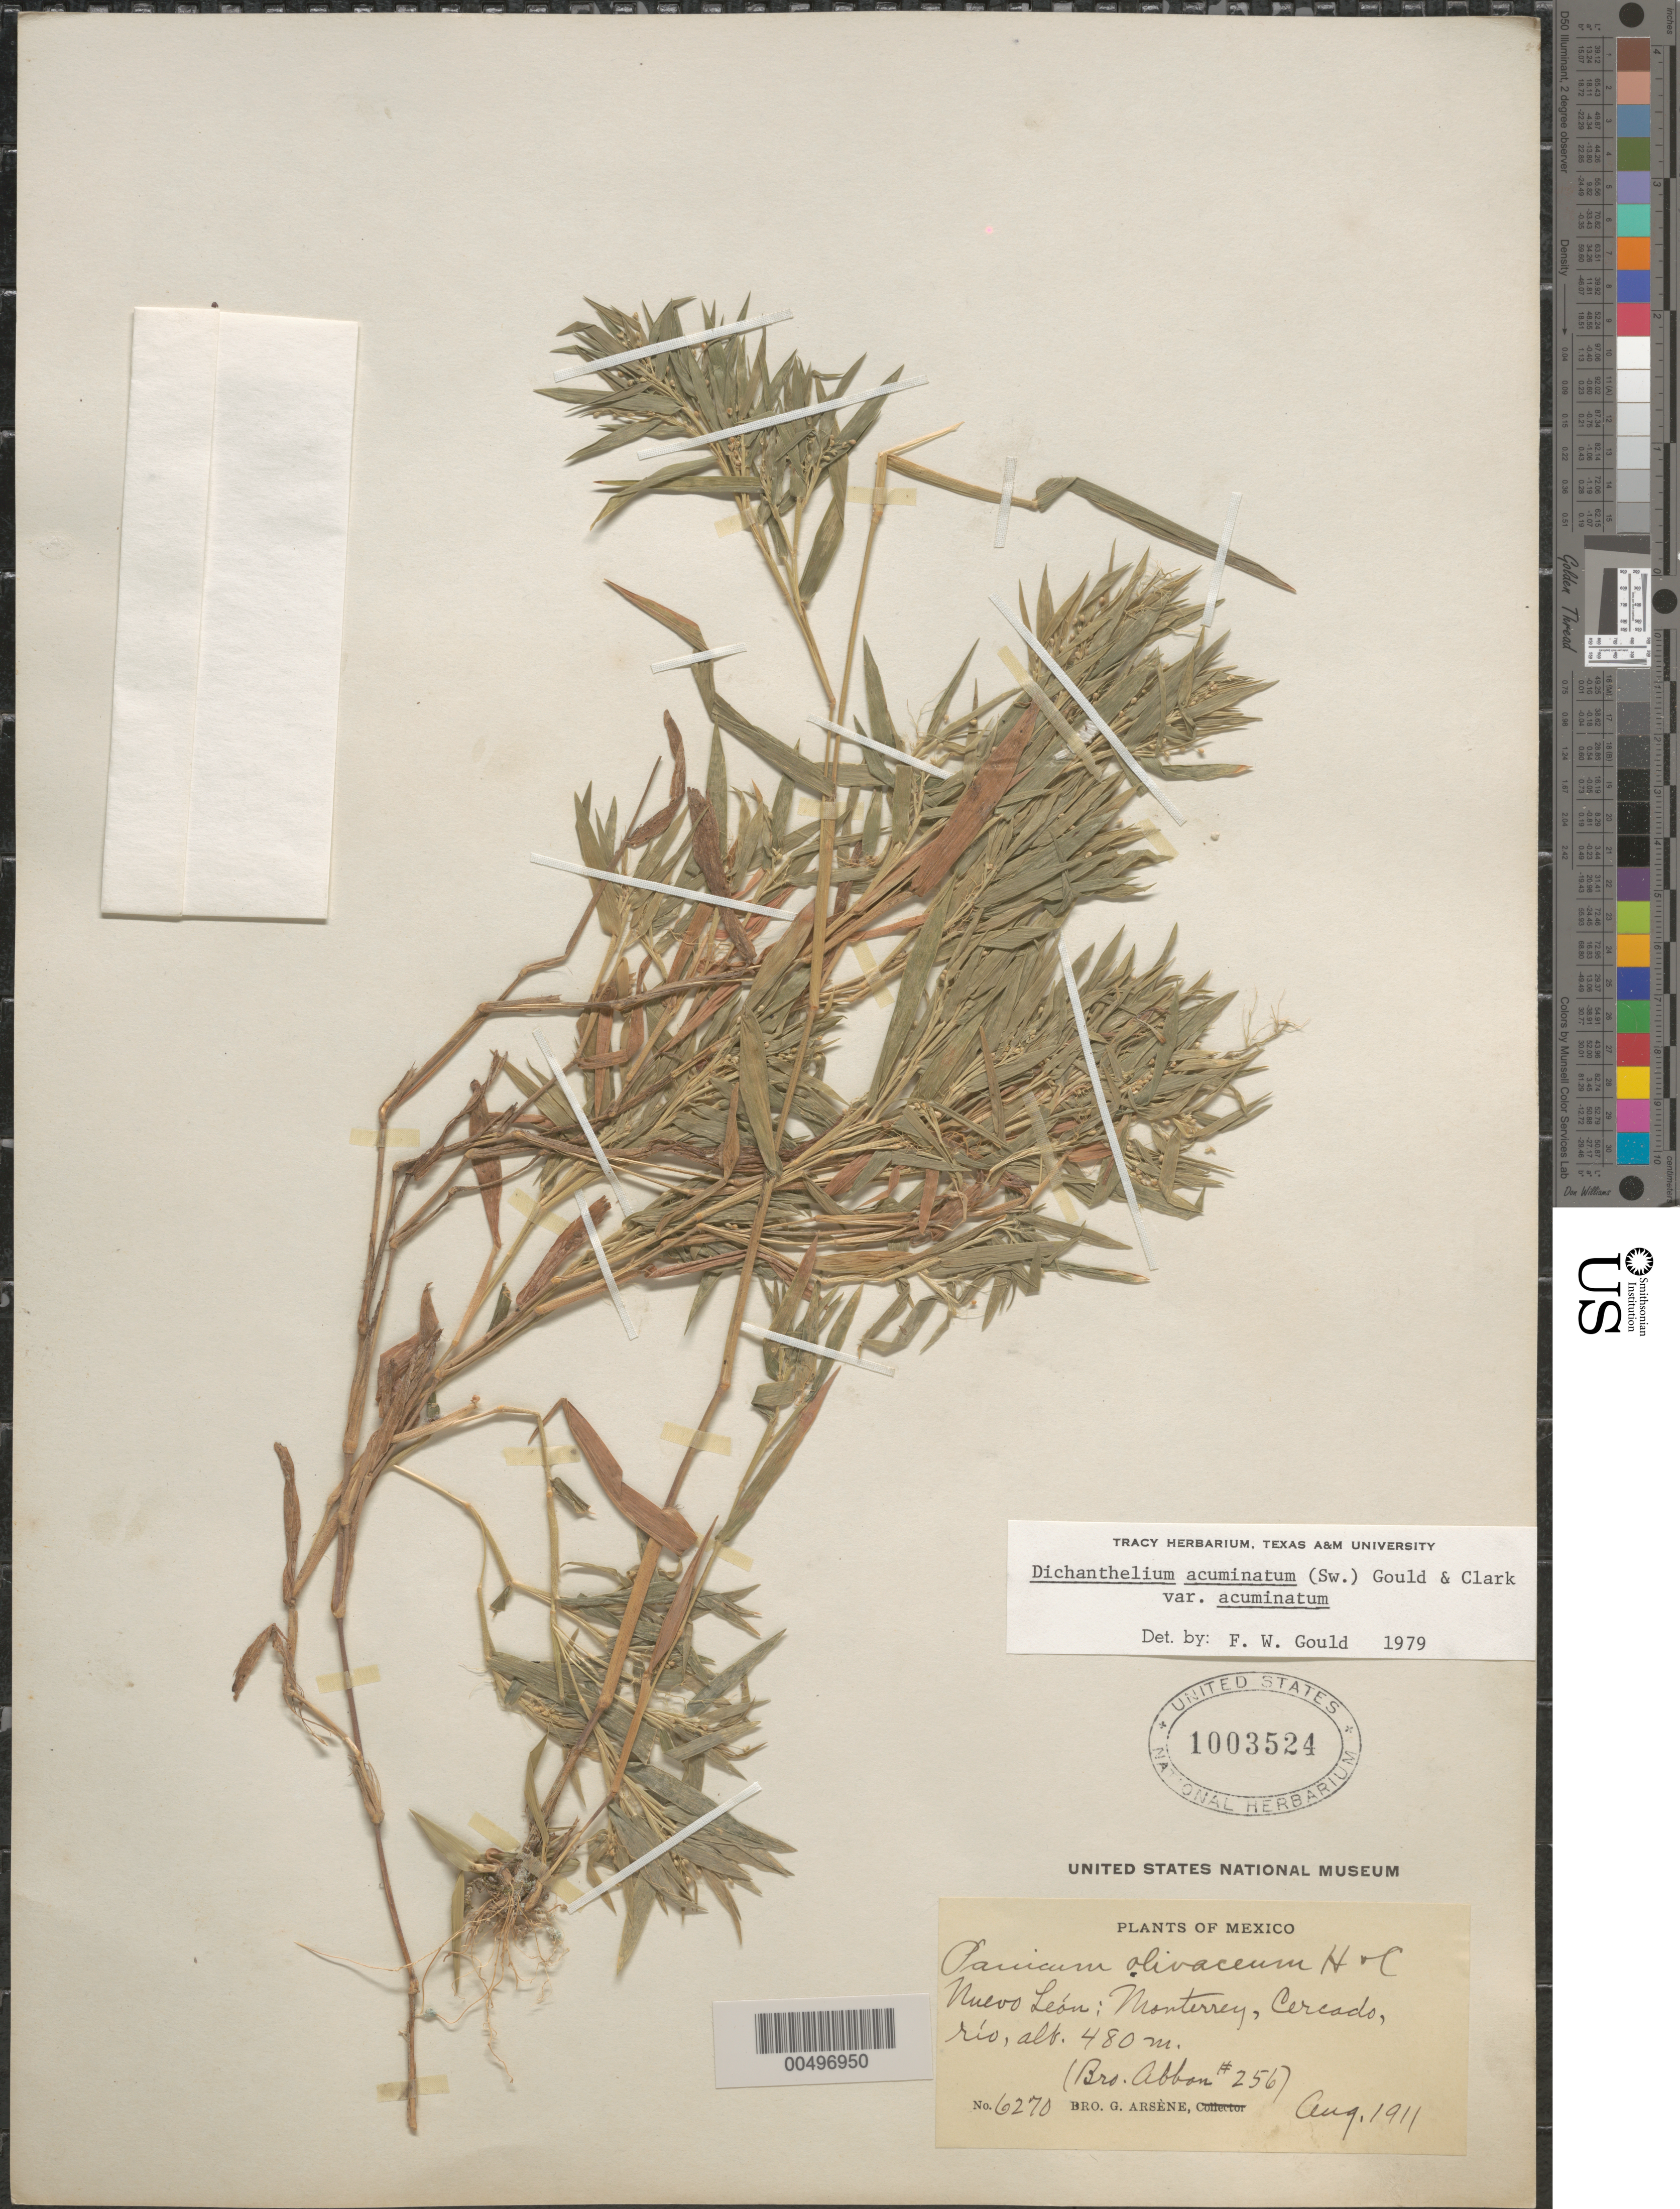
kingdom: Plantae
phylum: Tracheophyta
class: Liliopsida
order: Poales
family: Poaceae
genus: Dichanthelium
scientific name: Dichanthelium acuminatum var. acuminatum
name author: (Sw.) Gould & C.A. Clark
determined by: Gould, F. W.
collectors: Bro. Abbon & Bro. G. Arsène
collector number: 256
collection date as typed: Aug 1911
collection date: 1911-08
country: Mexico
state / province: Nuevo León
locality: Monterrey, Cercado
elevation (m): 480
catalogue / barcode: US 1003524